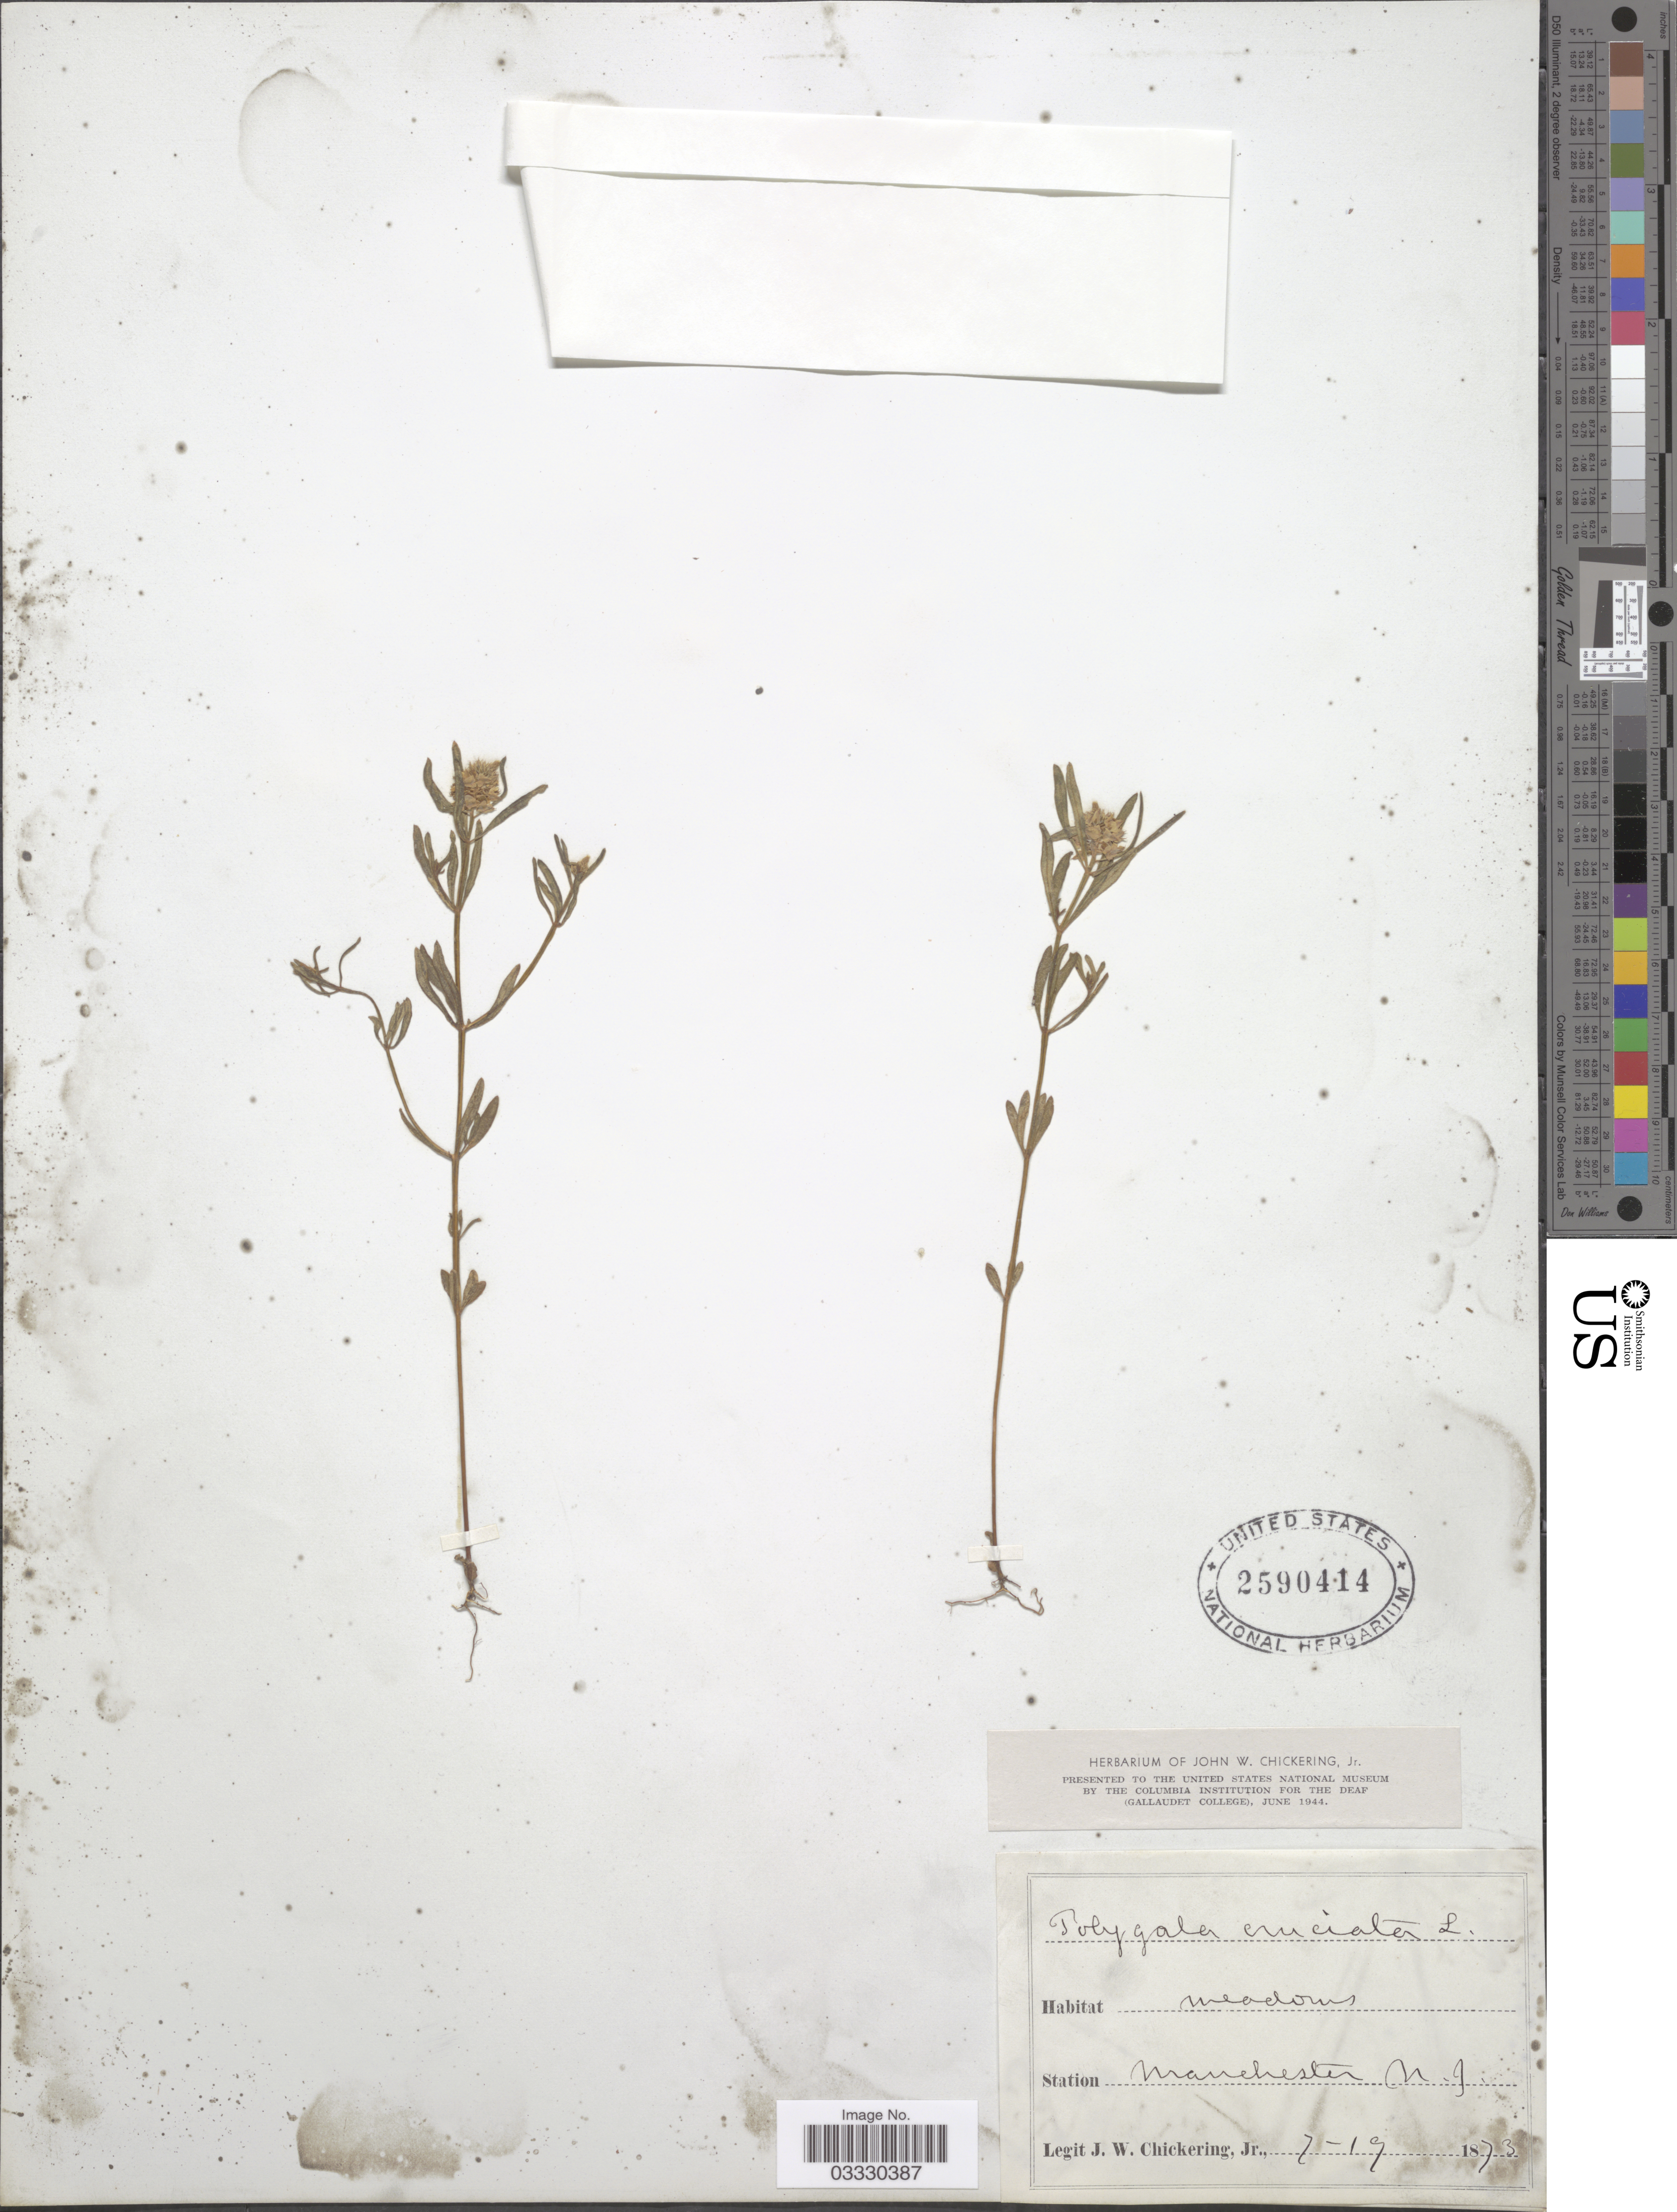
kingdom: Plantae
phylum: Tracheophyta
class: Magnoliopsida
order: Fabales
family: Polygalaceae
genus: Polygala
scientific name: Polygala cruciata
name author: L.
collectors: J. W. Chickering Jr.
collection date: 1873-07-19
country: United States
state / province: New Jersey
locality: Station Manchester.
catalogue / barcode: US 2590414